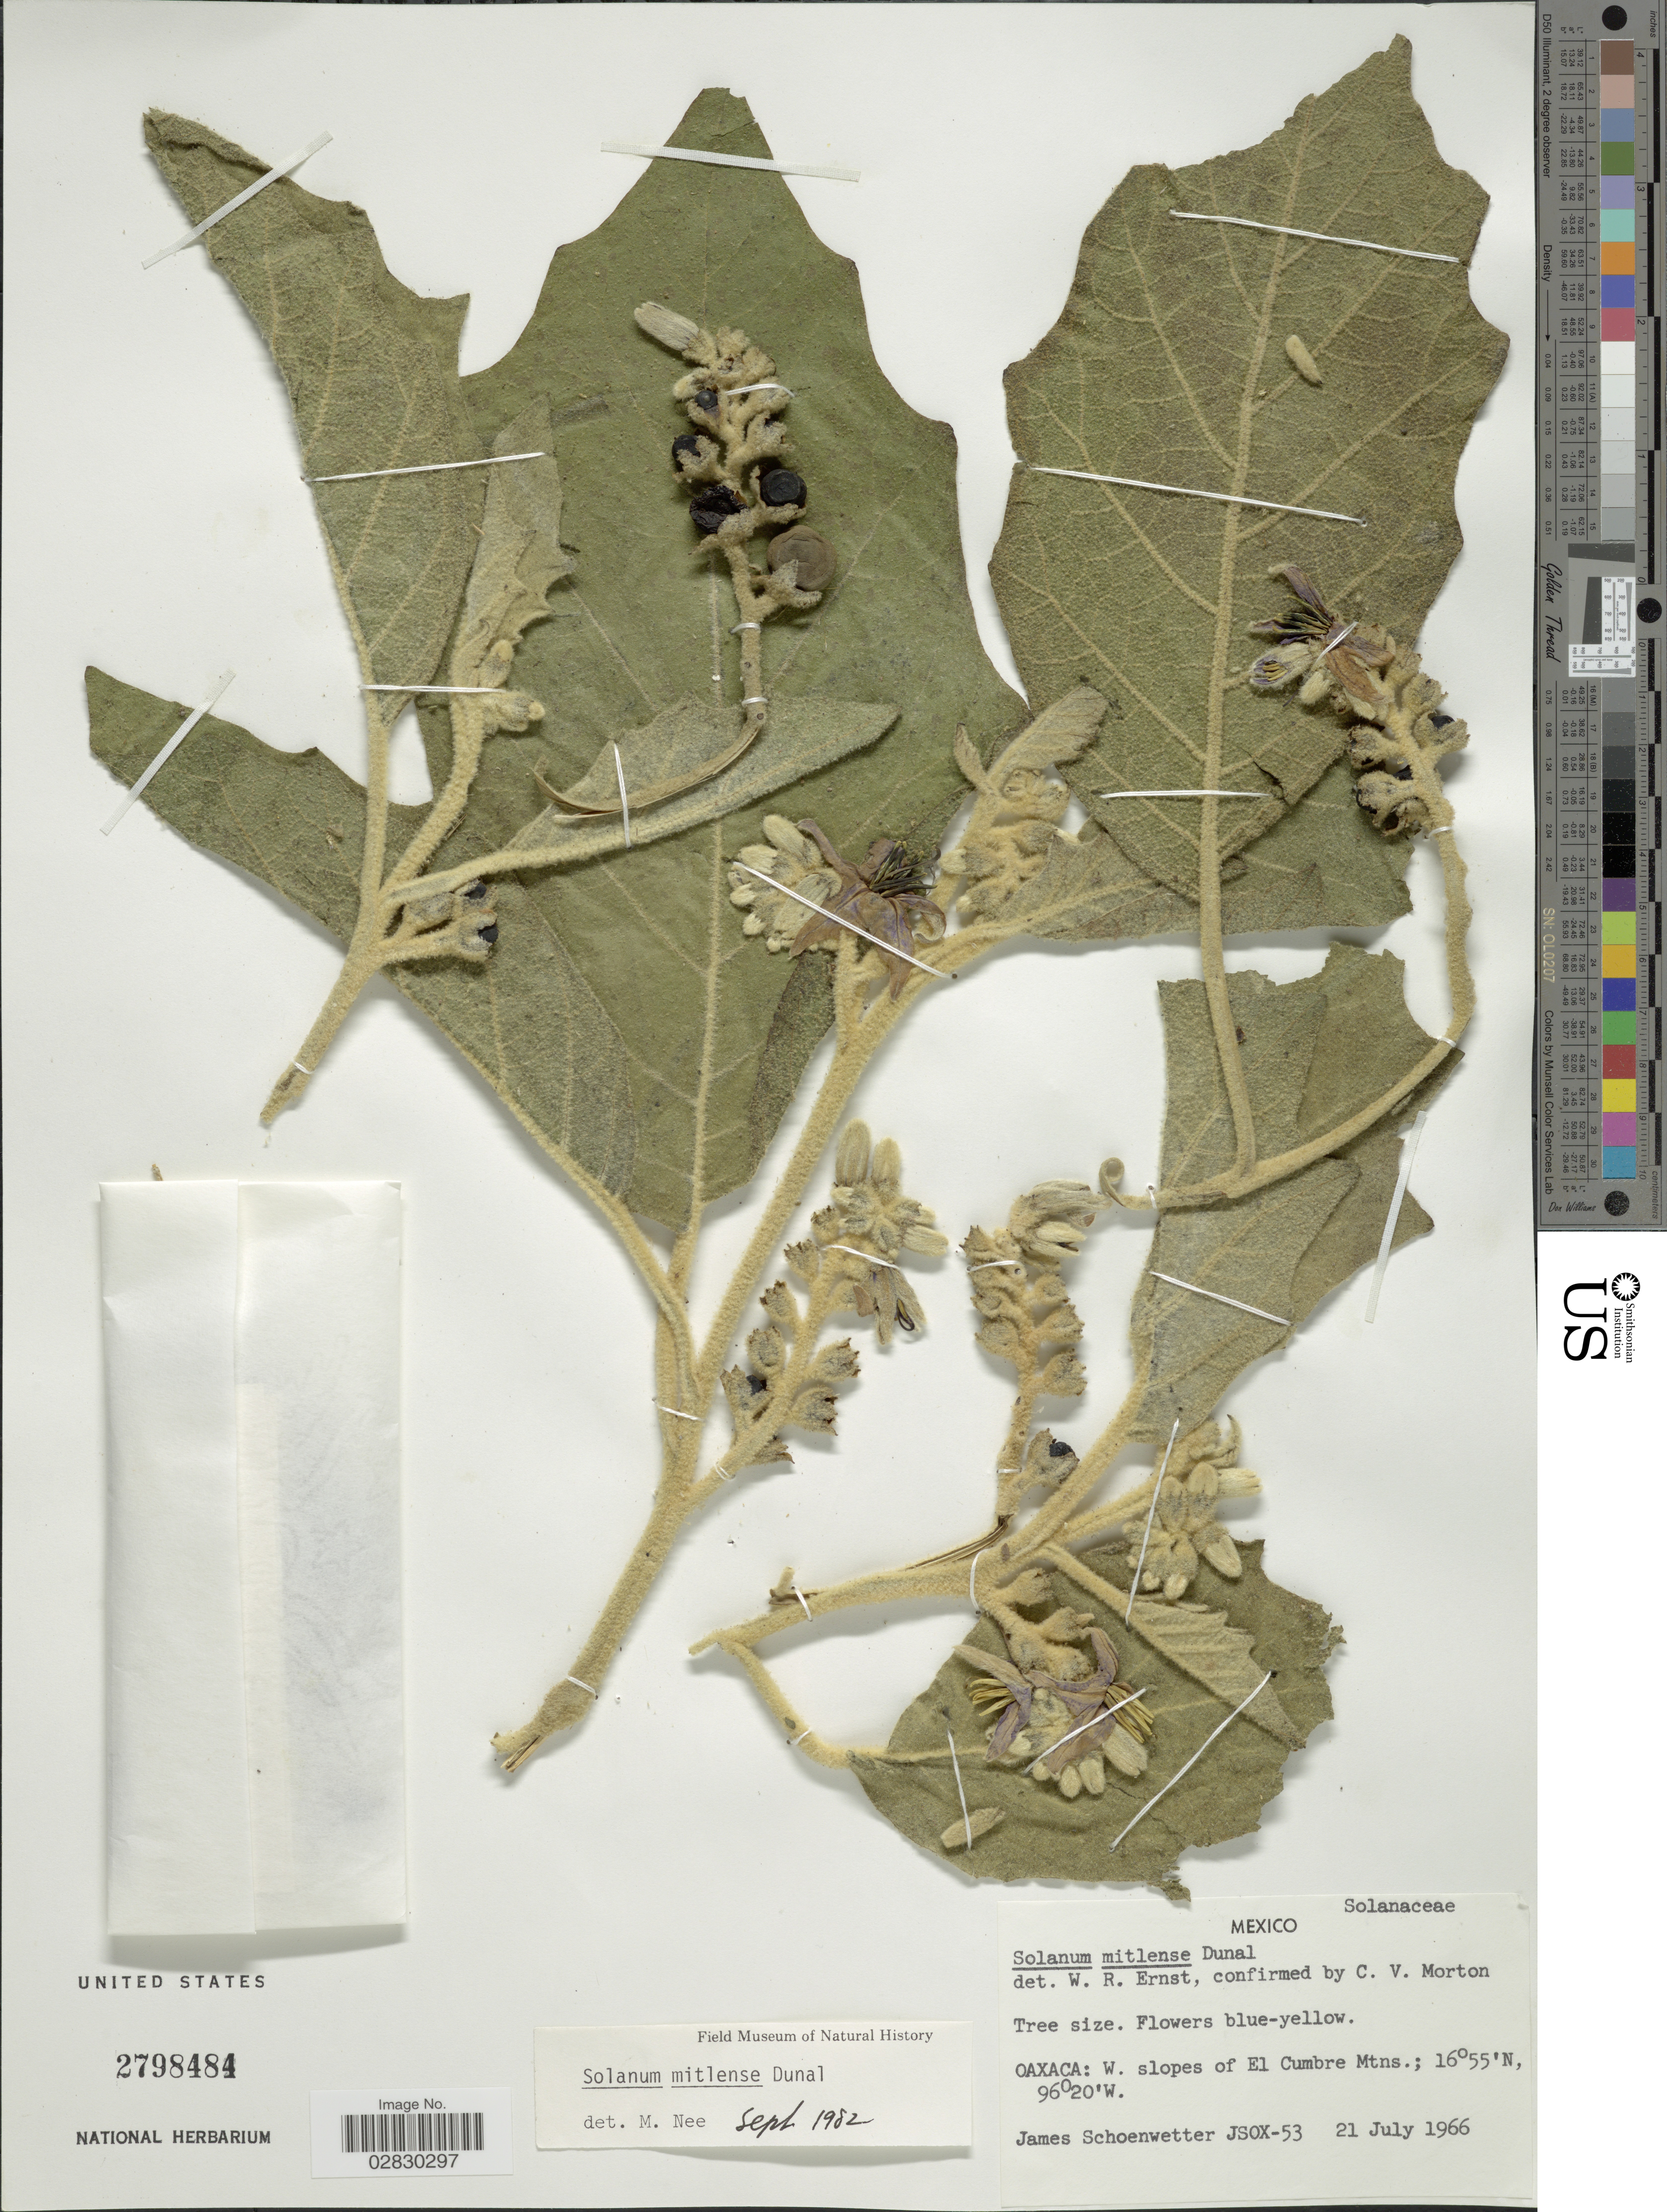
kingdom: Plantae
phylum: Tracheophyta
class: Magnoliopsida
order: Solanales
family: Solanaceae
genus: Solanum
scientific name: Solanum mitlense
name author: Dunal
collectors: J. Schoenwetter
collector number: JSOX-53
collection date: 1966-07-21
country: Mexico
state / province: Oaxaca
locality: W. slopes of El Cumbre Mtns.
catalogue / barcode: US 2798484